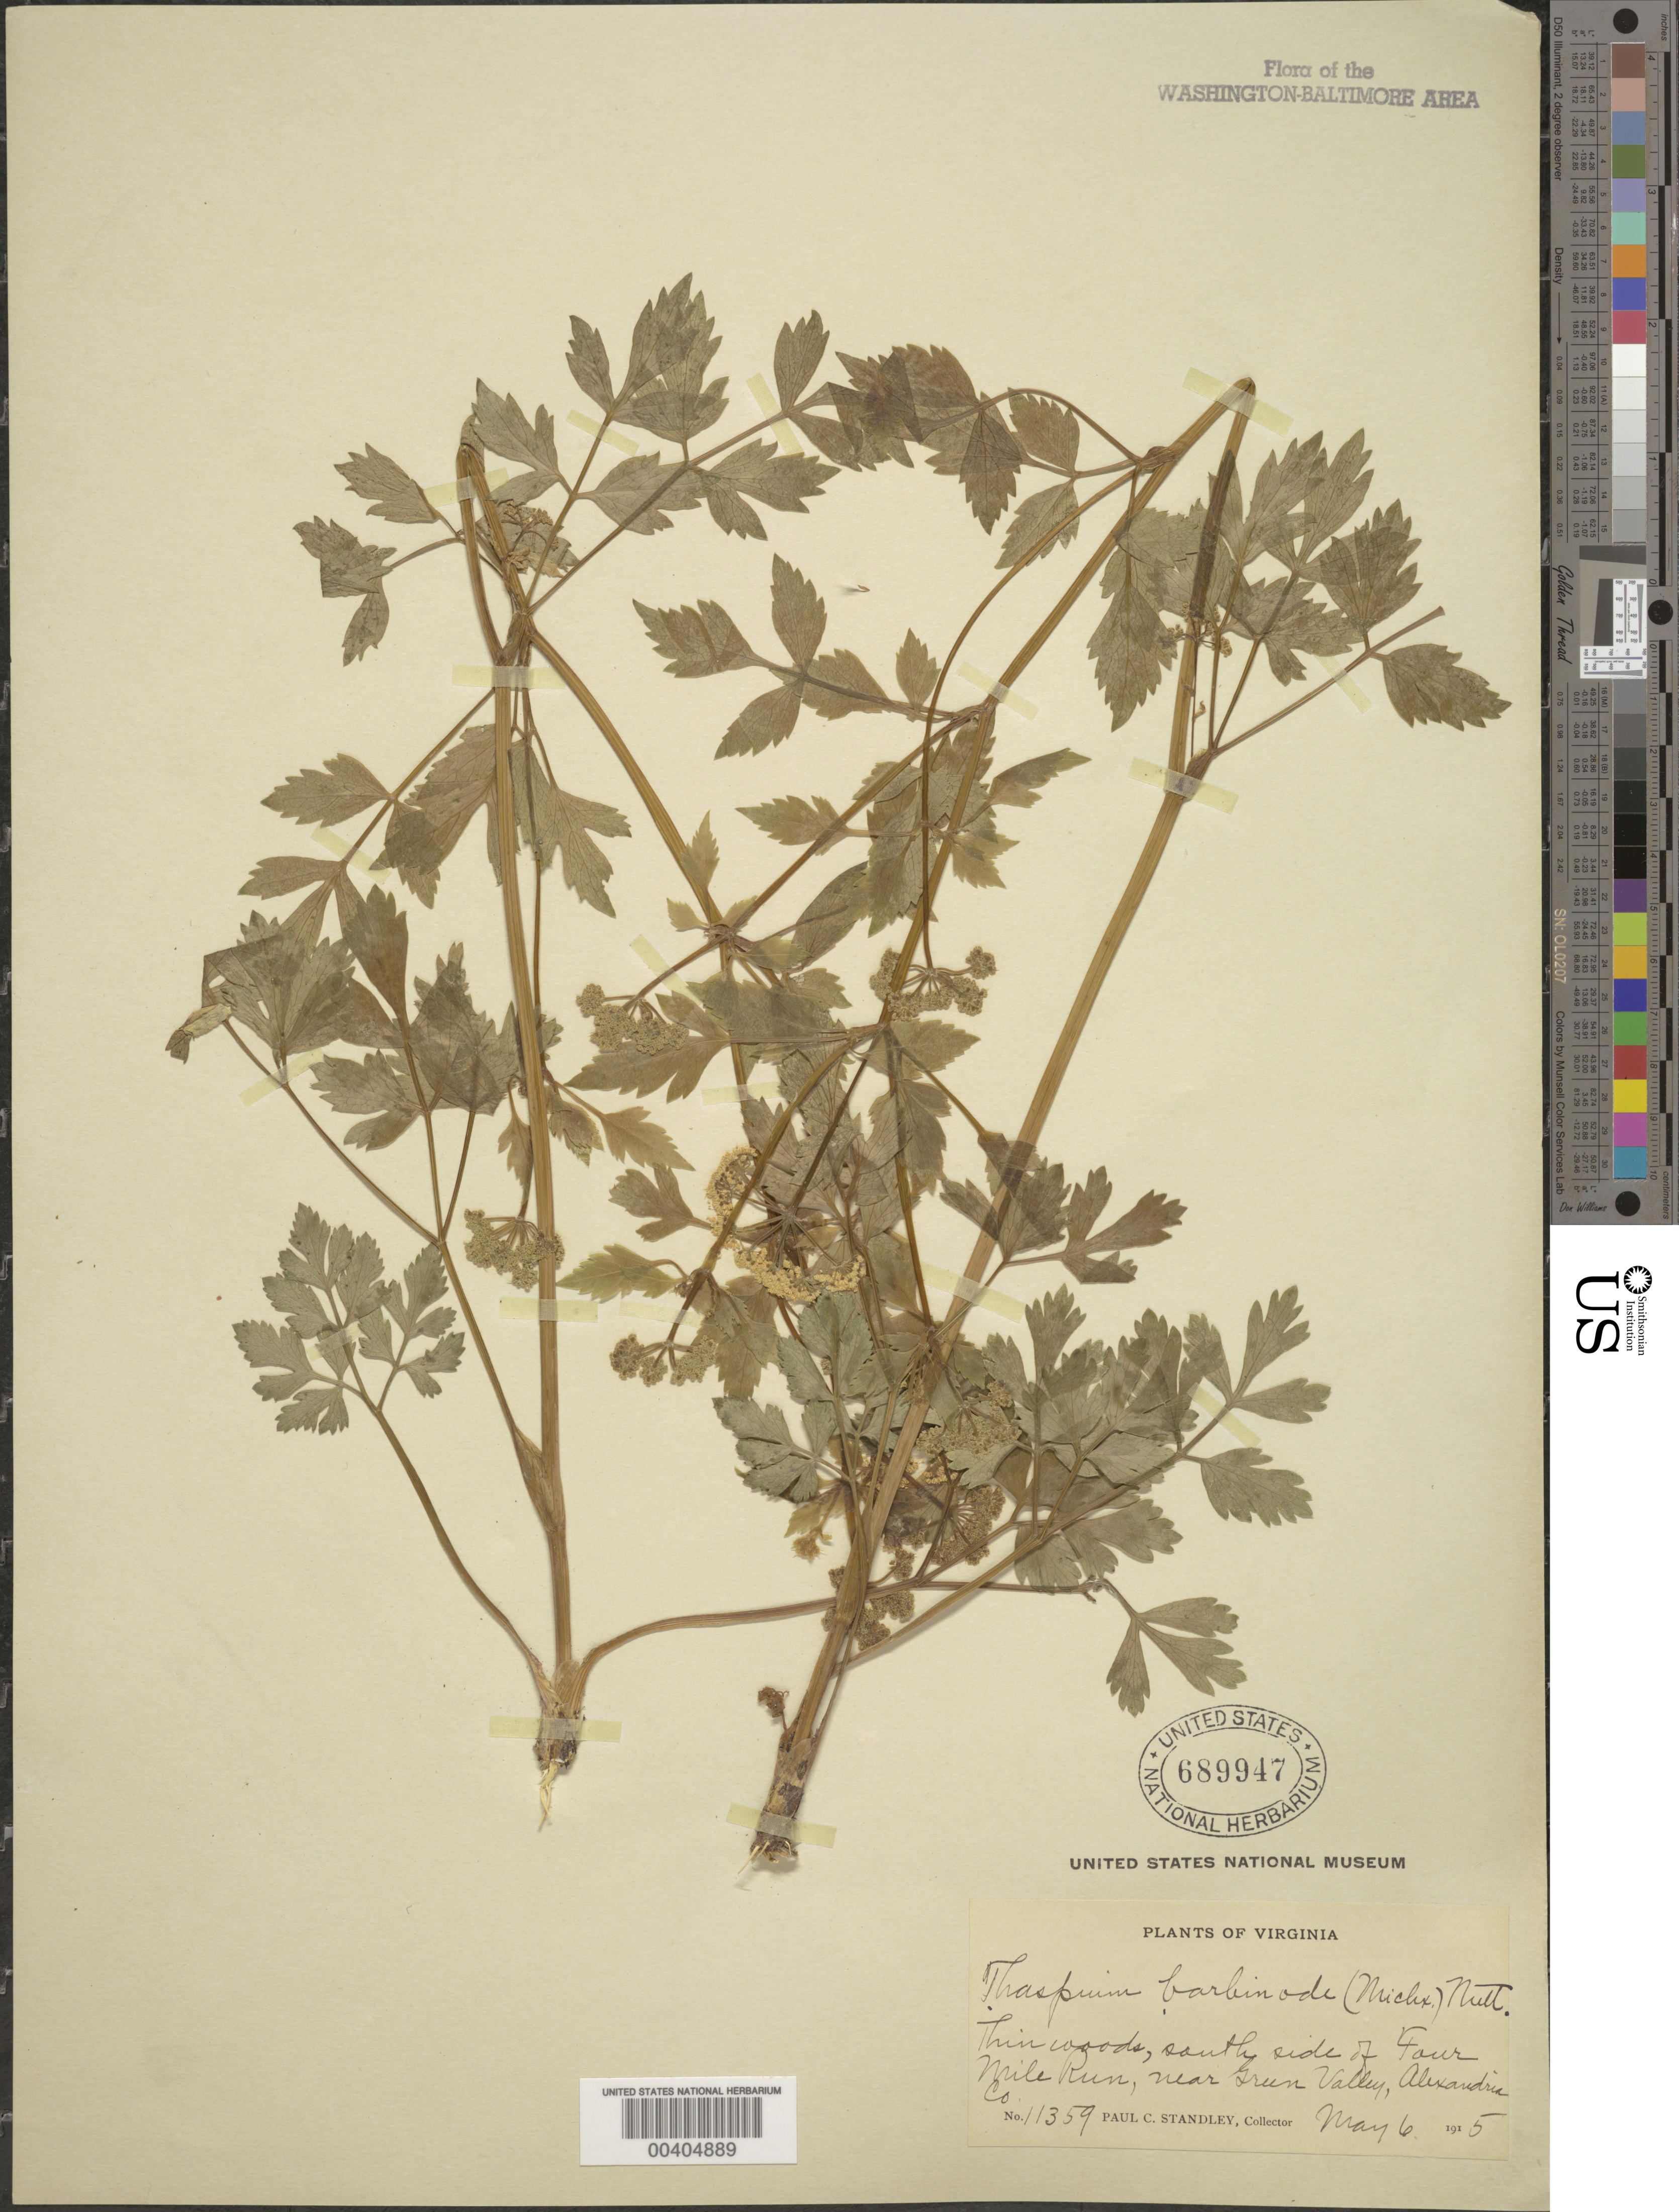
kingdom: Plantae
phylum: Tracheophyta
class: Magnoliopsida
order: Apiales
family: Apiaceae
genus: Thaspium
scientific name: Thaspium barbinode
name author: (Michx.) Nutt.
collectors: P. C. Standley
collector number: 11359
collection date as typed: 06 May 1915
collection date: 1915-05-06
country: United States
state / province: Virginia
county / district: Arlington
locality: Four Mile Run, near Green Valley, Alexandria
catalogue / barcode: US 689947